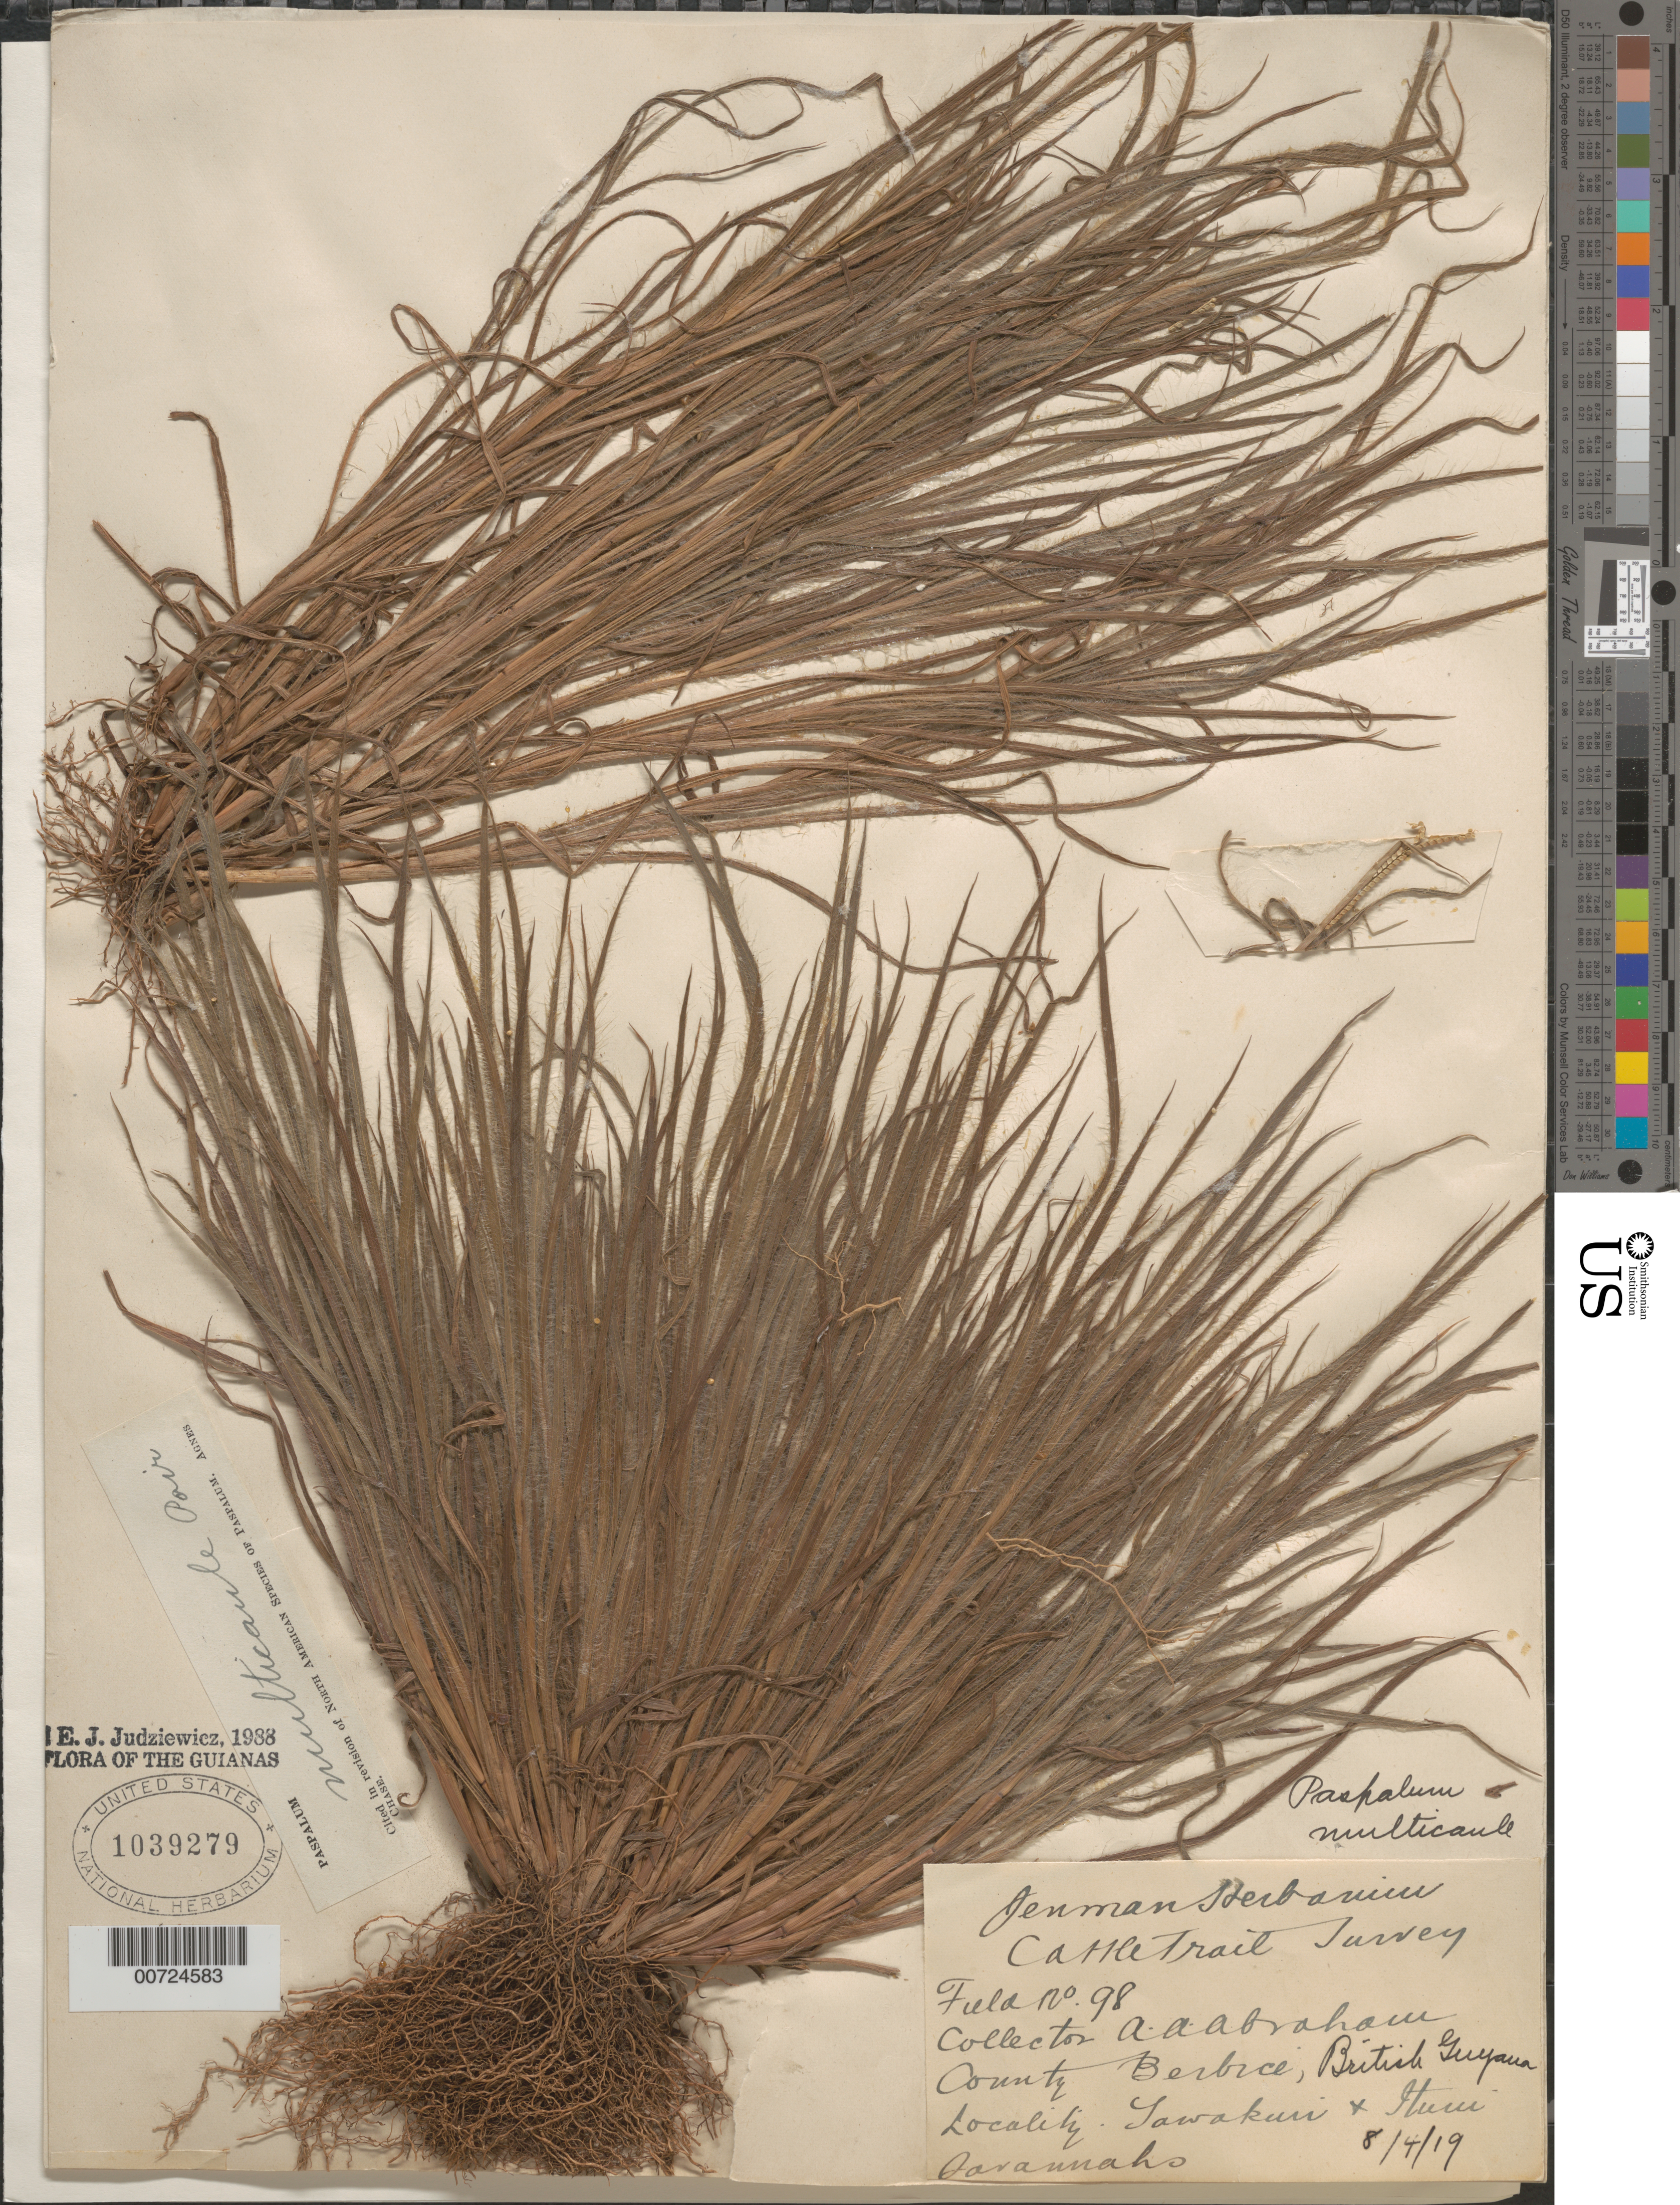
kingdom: Plantae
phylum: Tracheophyta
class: Liliopsida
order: Poales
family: Poaceae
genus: Paspalum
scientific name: Paspalum multicaule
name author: Poir.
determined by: Judziewicz, E. J.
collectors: A. A. Abraham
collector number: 98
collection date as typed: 8-Apr-19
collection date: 1919-04-08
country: Guyana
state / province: U. Demerara-Berbice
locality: Berbice; Cattle trail, Waruni-Ituni Savannas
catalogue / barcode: US 1039279